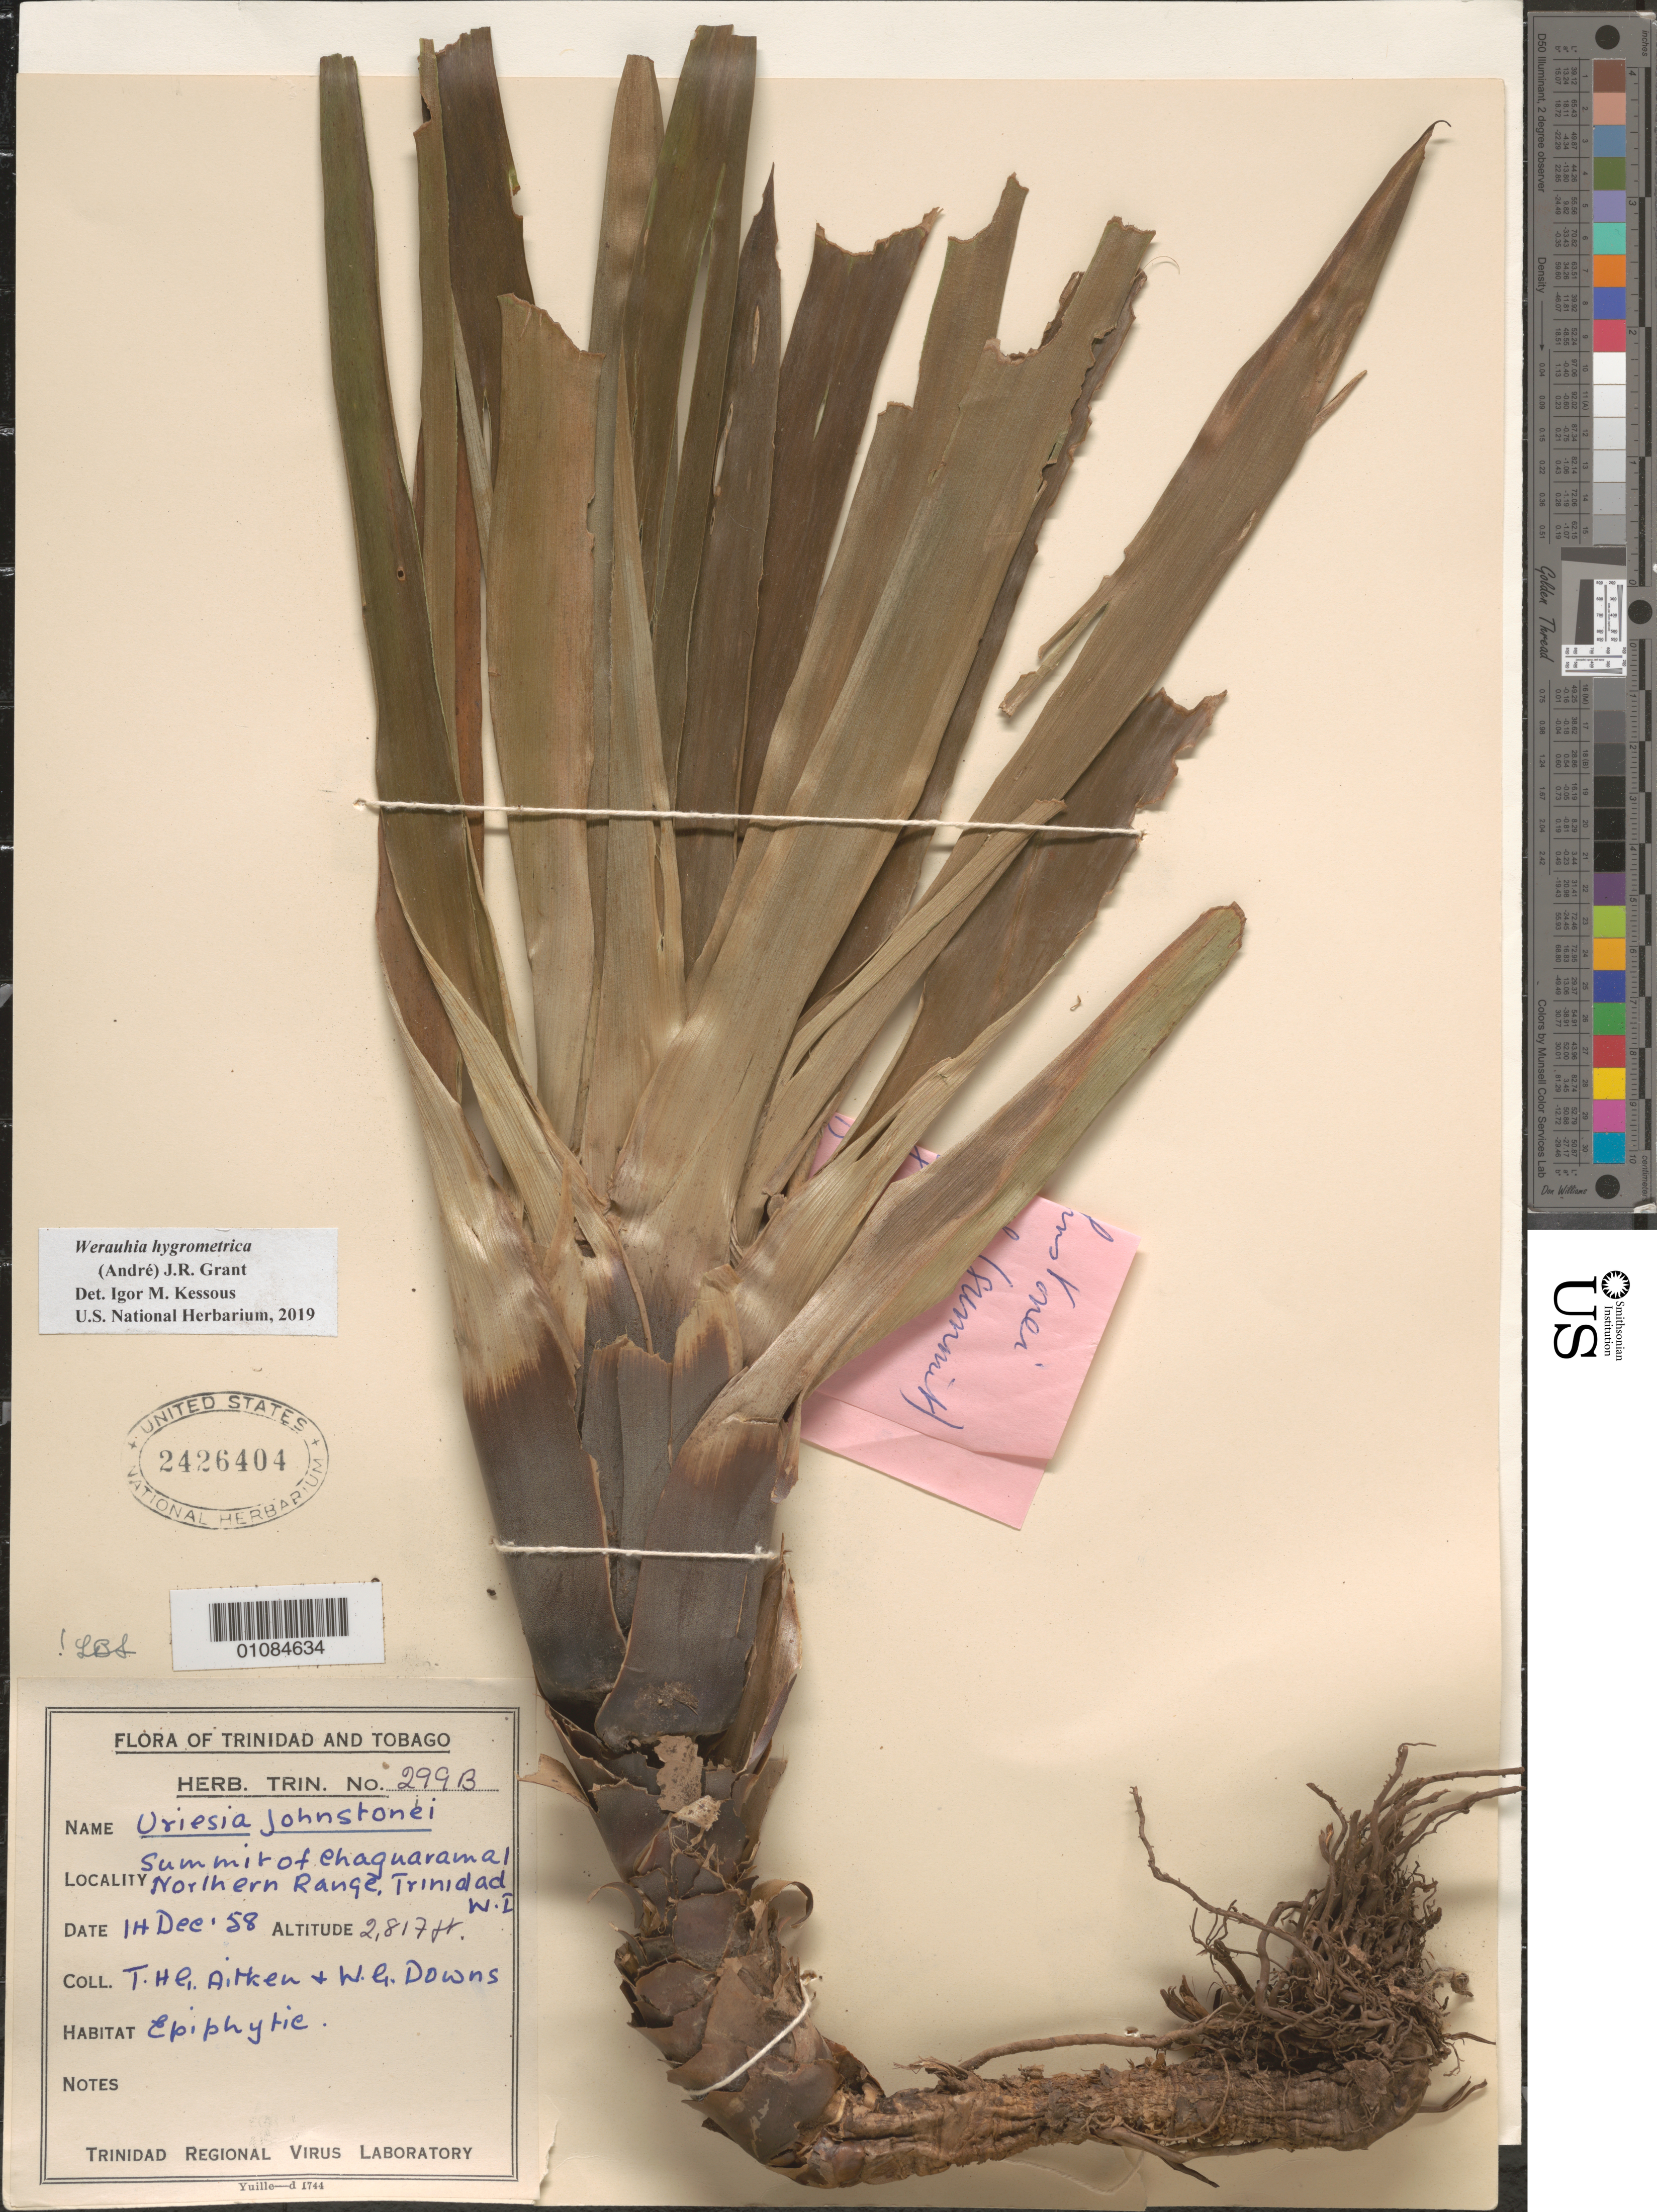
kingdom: Plantae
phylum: Tracheophyta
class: Liliopsida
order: Poales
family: Bromeliaceae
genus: Werauhia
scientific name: Werauhia hygrometrica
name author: (André) J.R. Grant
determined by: Kessous, Igor M.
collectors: T. Aitken & W. G. Downs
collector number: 299B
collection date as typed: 14 Dec 1958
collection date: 1958-12-14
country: Trinidad and Tobago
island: Trinidad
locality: Summit of Chaguaramal, Northern Range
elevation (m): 859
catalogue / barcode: US 2426404